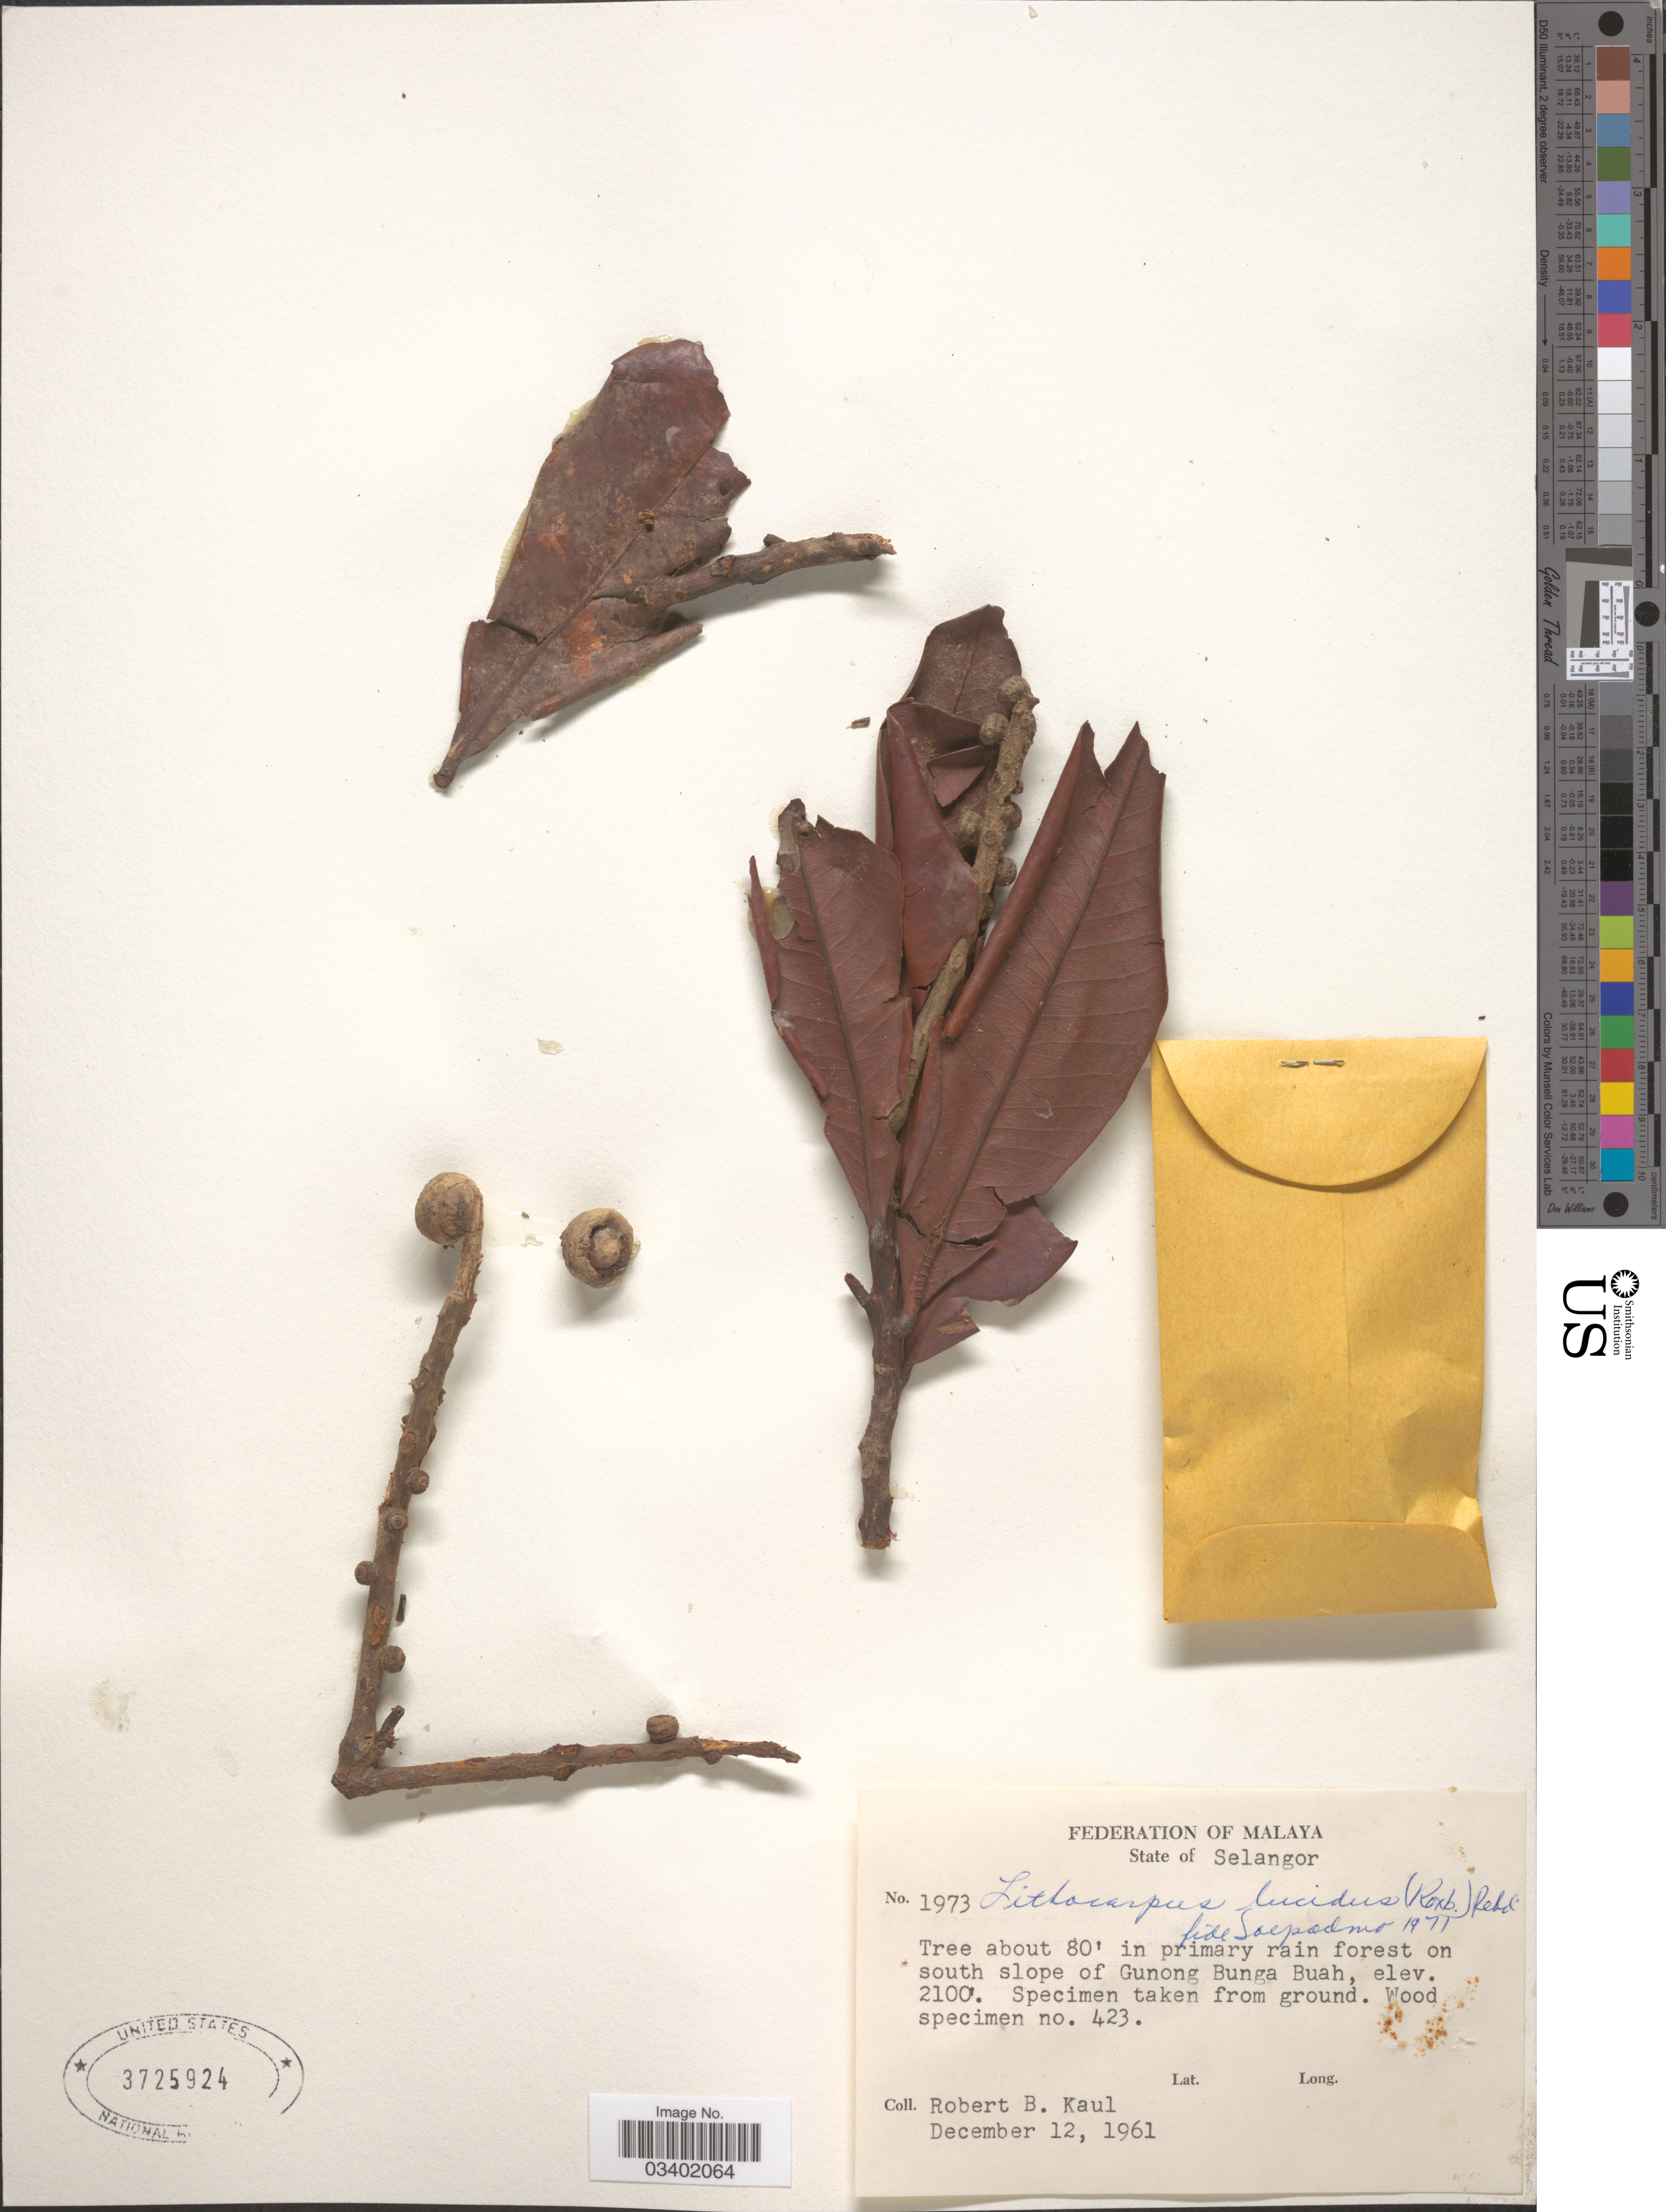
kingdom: Plantae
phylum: Tracheophyta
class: Magnoliopsida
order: Fagales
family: Fagaceae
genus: Lithocarpus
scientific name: Lithocarpus lucidus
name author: (Roxb.) Rehder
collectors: R. Kaul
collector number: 1973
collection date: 1961-12-12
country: Malaysia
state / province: Selangor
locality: Malaya. On south slope of Gunong Bunga Buah.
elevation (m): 640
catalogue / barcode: US 3725924